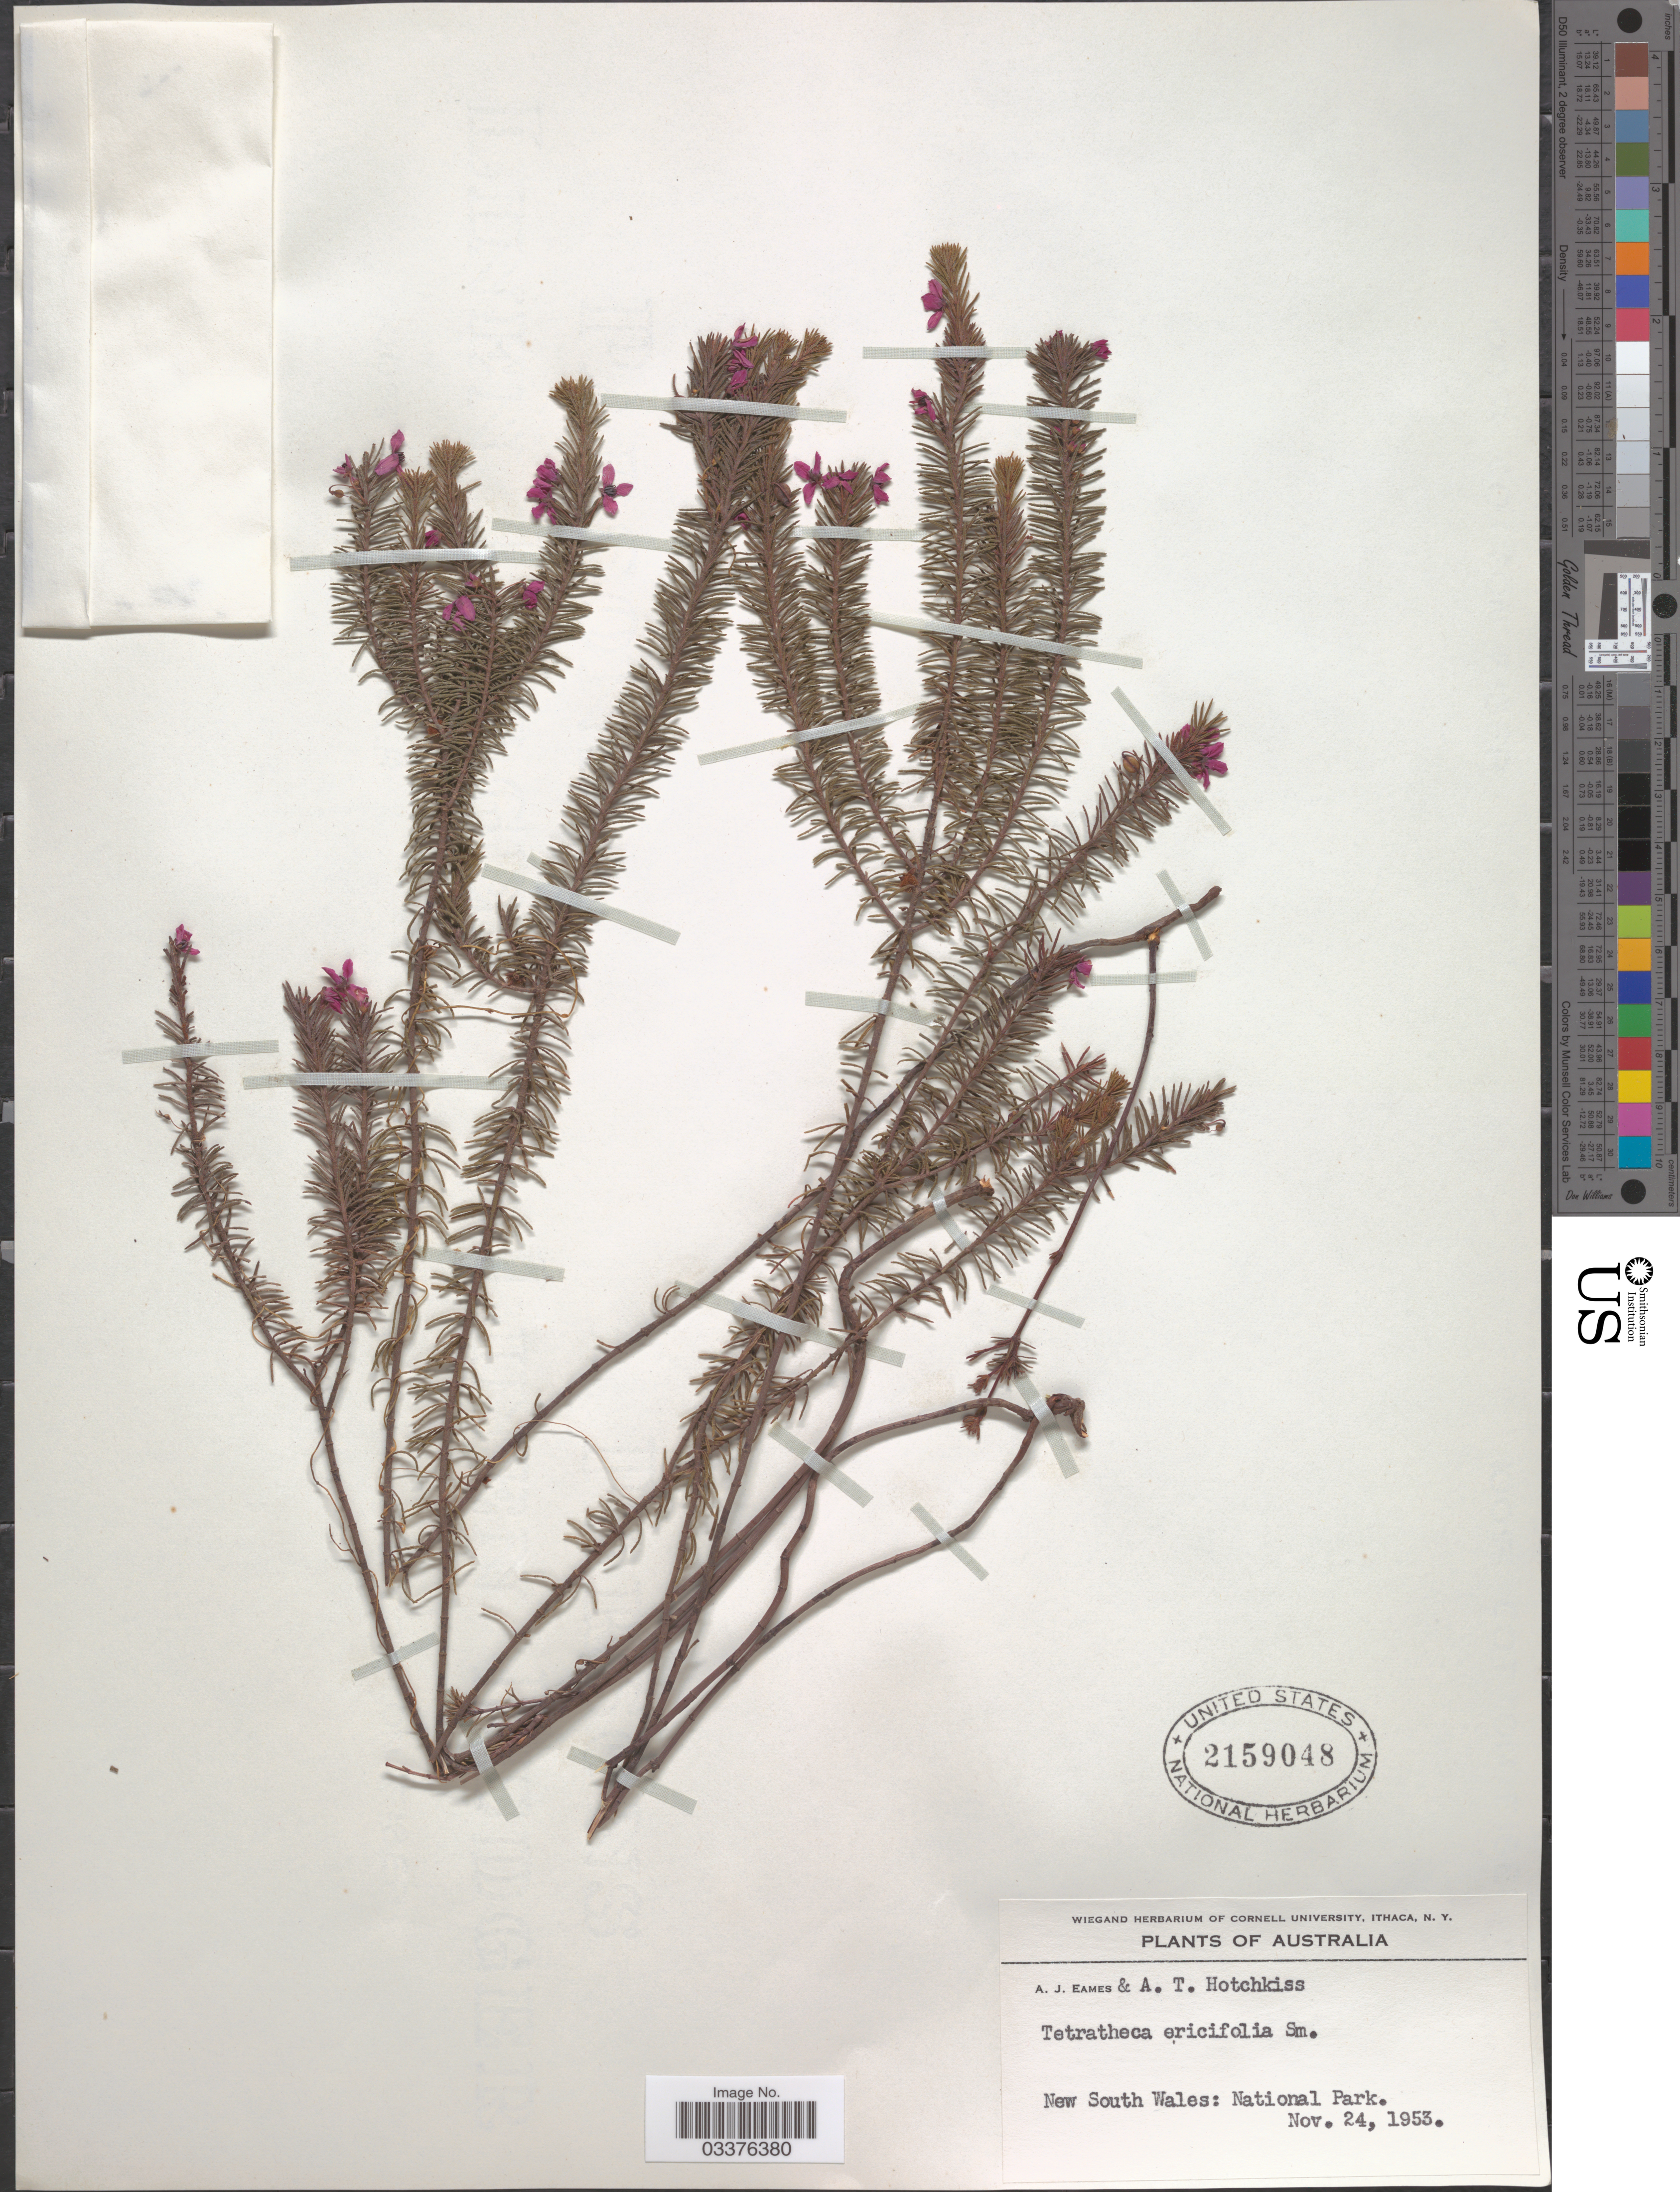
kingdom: Plantae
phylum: Tracheophyta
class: Magnoliopsida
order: Oxalidales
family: Elaeocarpaceae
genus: Tetratheca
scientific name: Tetratheca ericifolia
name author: F. Muell.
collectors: A. J. Eames & A. Hotchkiss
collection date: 1953-11-24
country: Australia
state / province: New South Wales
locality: National Park.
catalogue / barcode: US 2159048